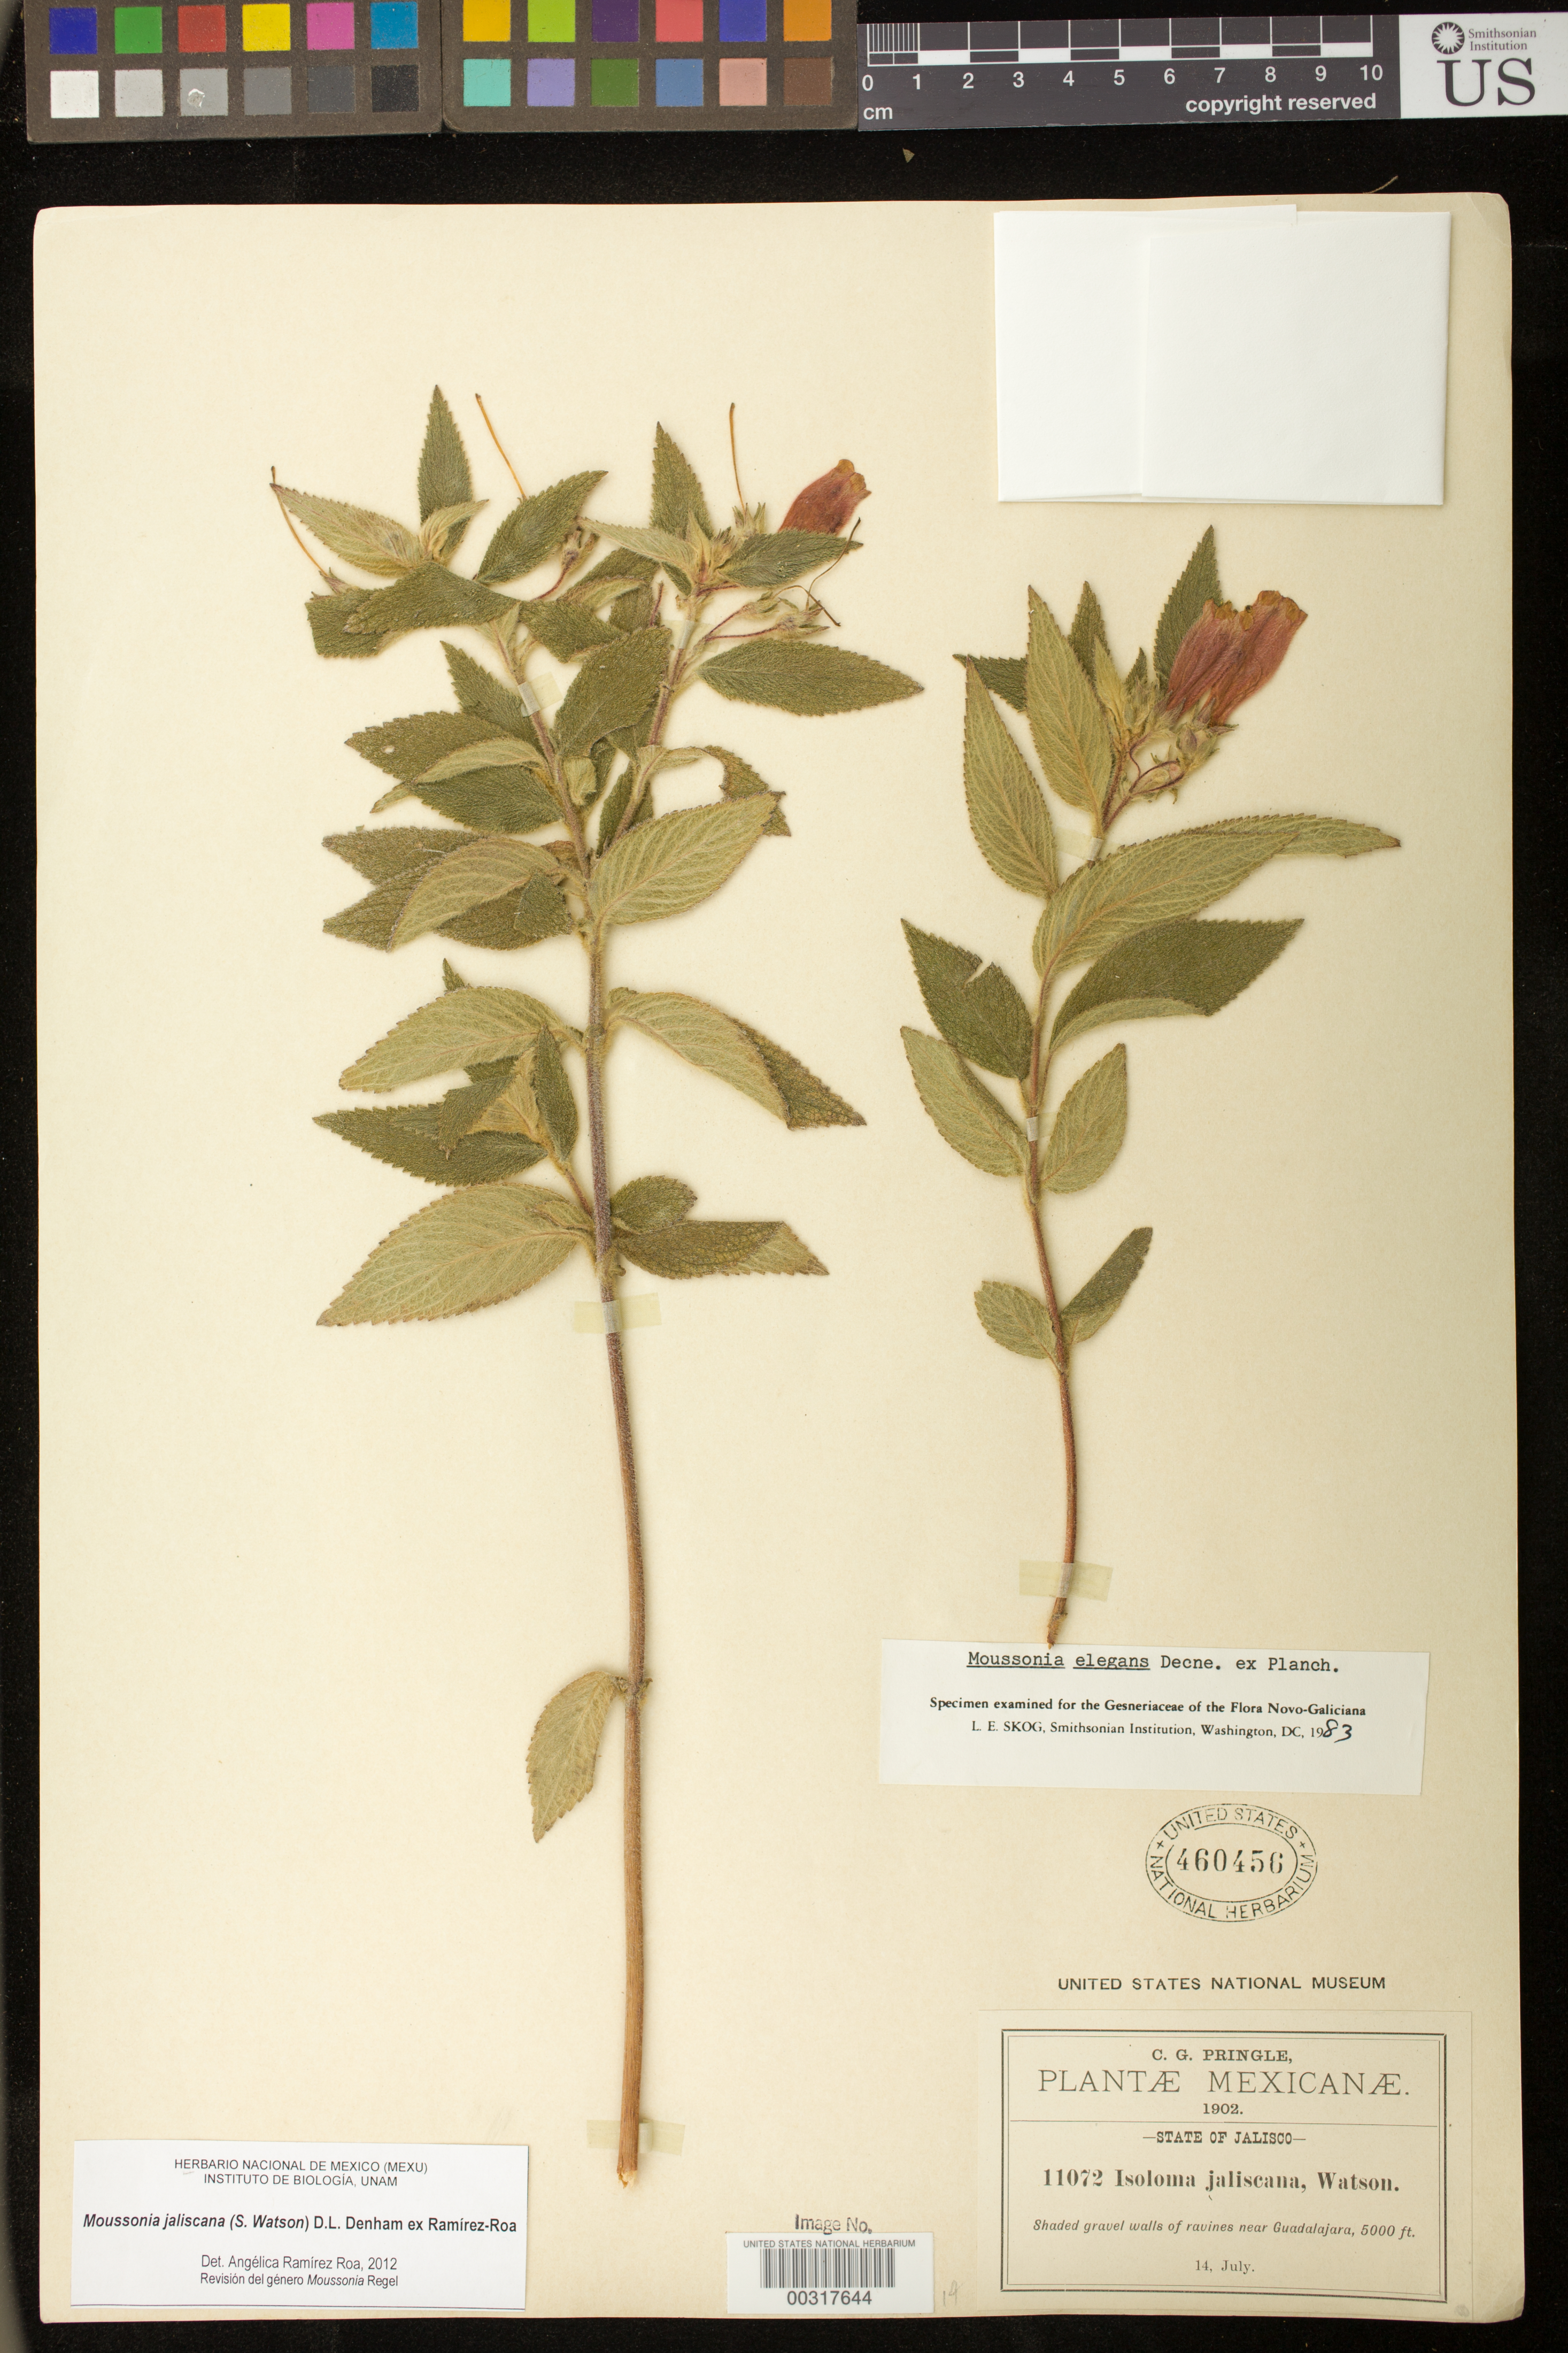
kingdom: Plantae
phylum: Tracheophyta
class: Magnoliopsida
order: Lamiales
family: Gesneriaceae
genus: Moussonia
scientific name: Moussonia jaliscana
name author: (S. Watson) D.L. Denham ex Ram.-Roa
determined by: Ramírez-Roa, A.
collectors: C. G. Pringle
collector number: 11072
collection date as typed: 14 Jul 1902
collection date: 1902-07-14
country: Mexico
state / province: Jalisco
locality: Near Guadalajara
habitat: Shaded gravel walls of ravines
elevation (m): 1524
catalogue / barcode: US 460456